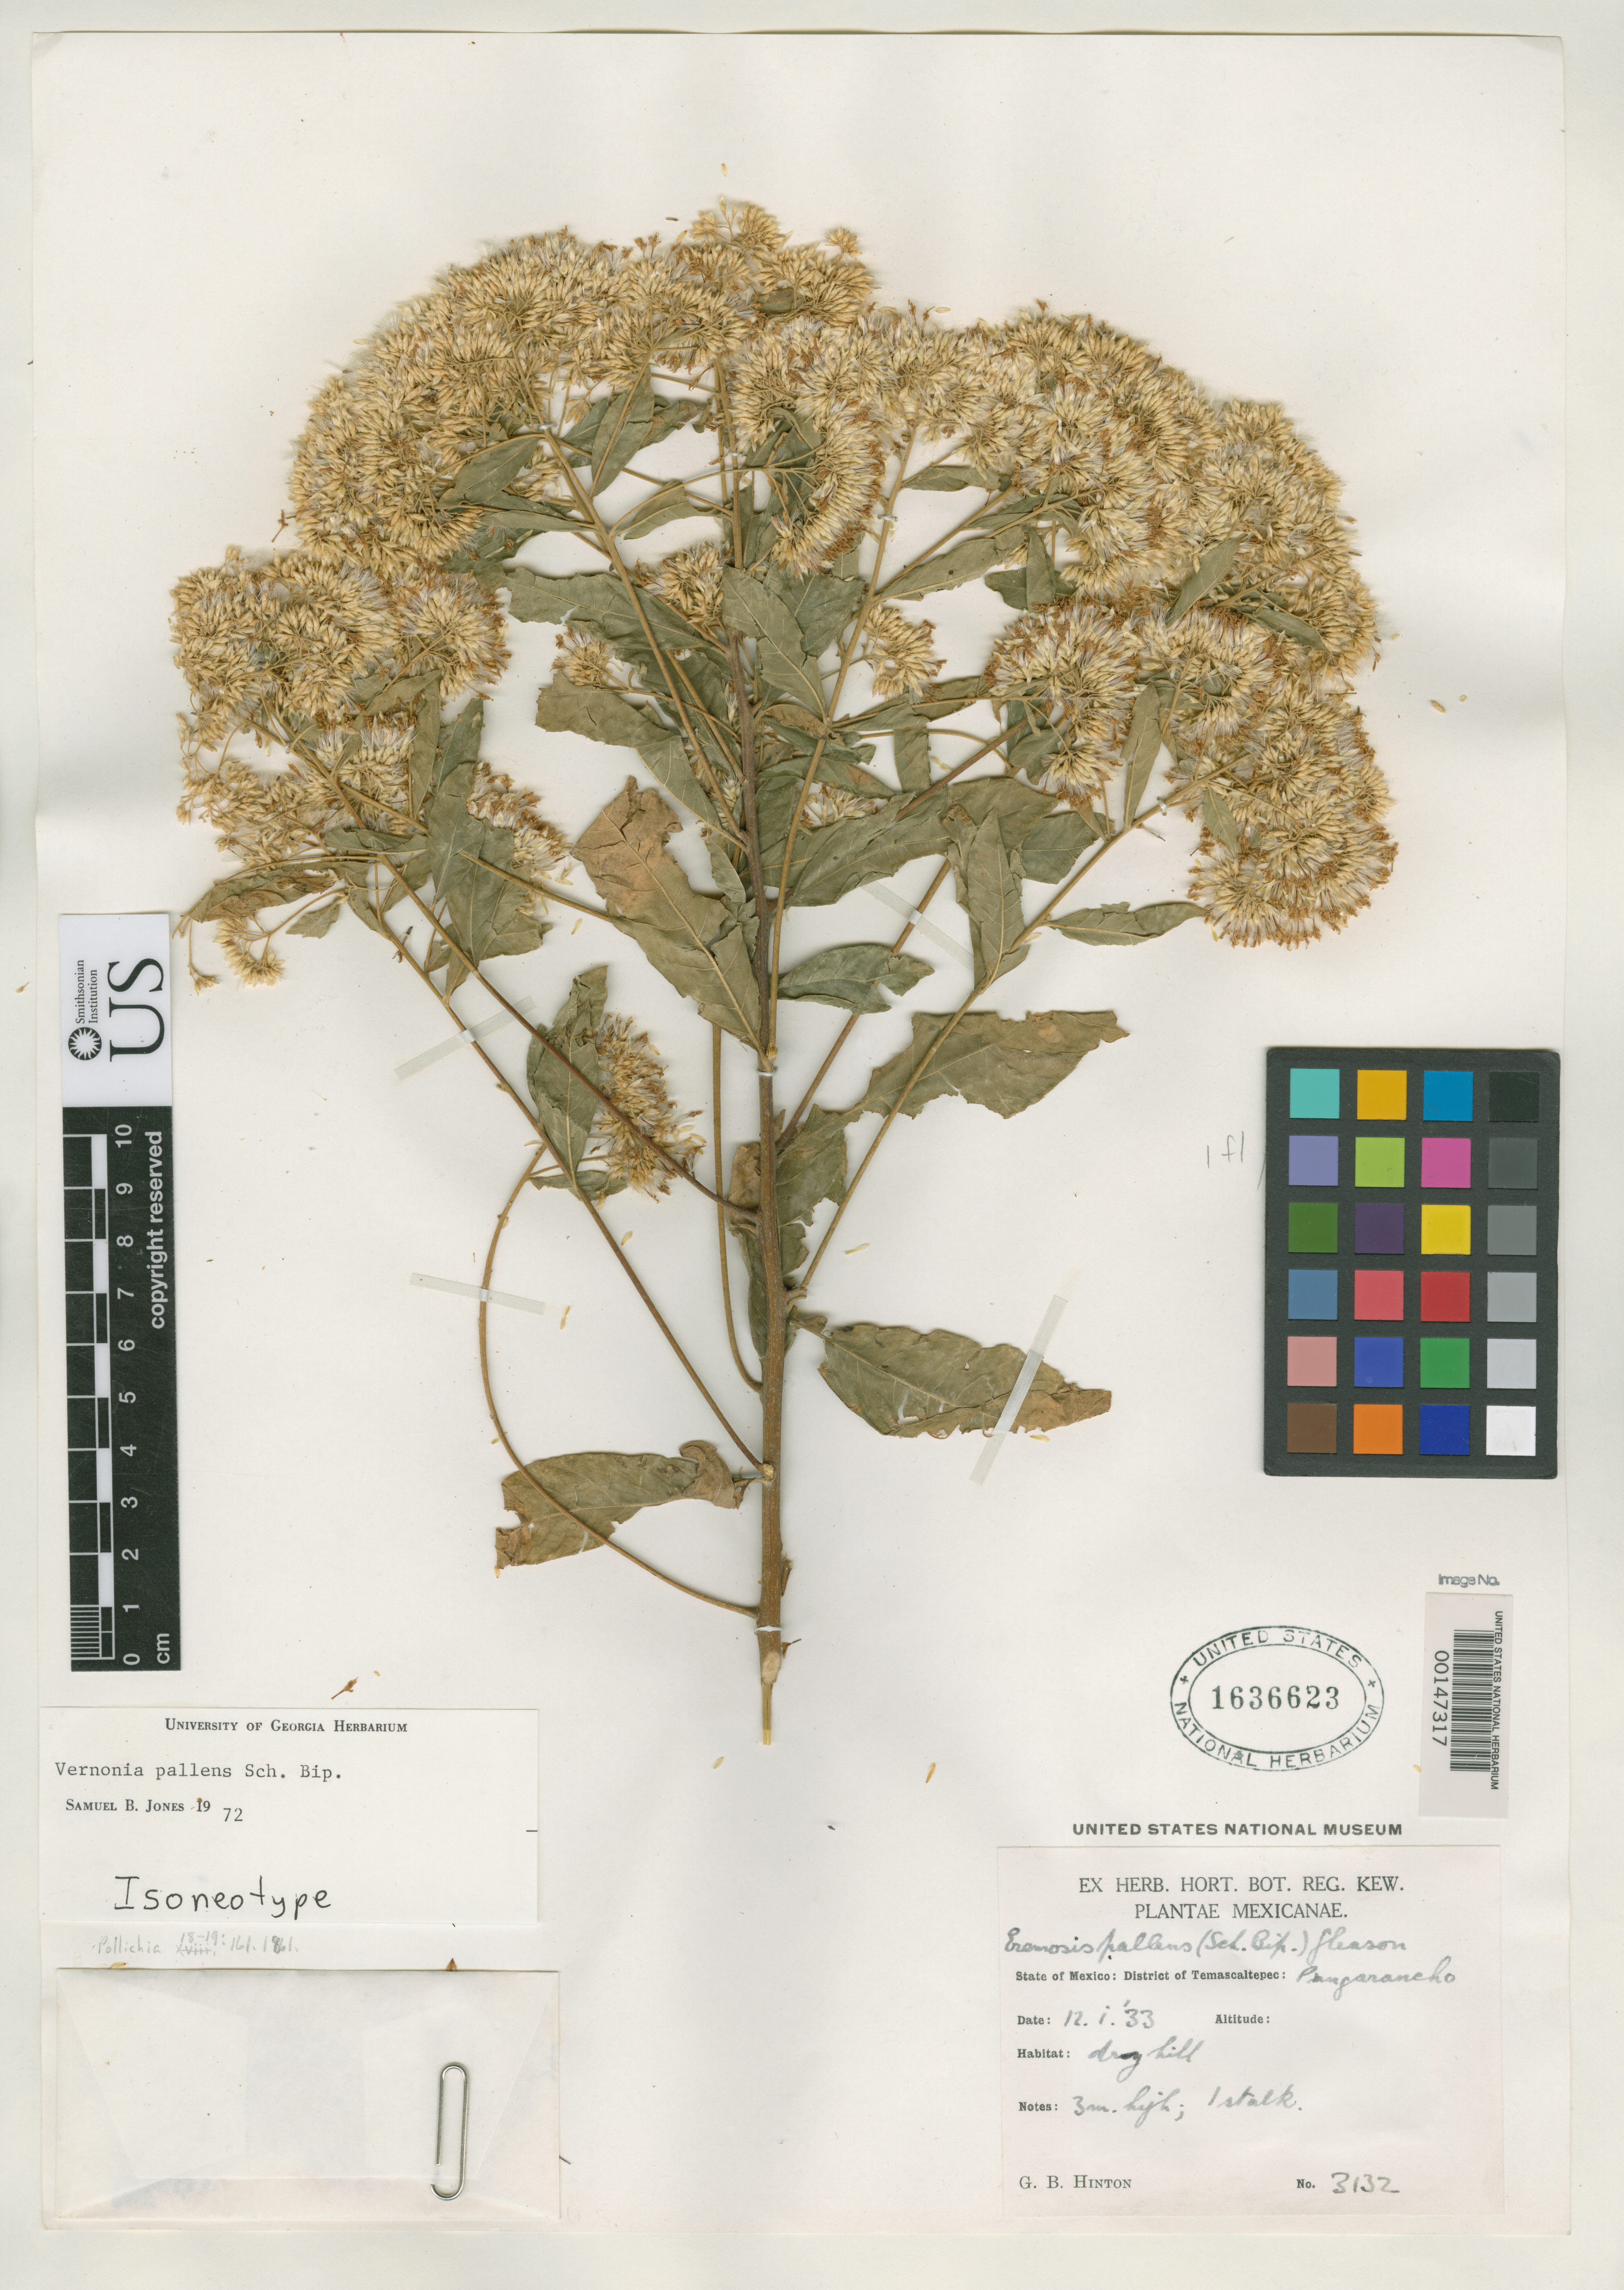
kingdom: Plantae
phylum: Tracheophyta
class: Magnoliopsida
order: Asterales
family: Asteraceae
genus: Vernonia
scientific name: Vernonia pallens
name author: Sch. Bip.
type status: Isoneotype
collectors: G. B. Hinton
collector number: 3132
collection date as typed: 12 Jan 1933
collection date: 1933-01-12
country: Mexico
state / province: México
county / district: Temascaltepec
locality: Temascaltepec, Pungarancho.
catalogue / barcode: US 1636623